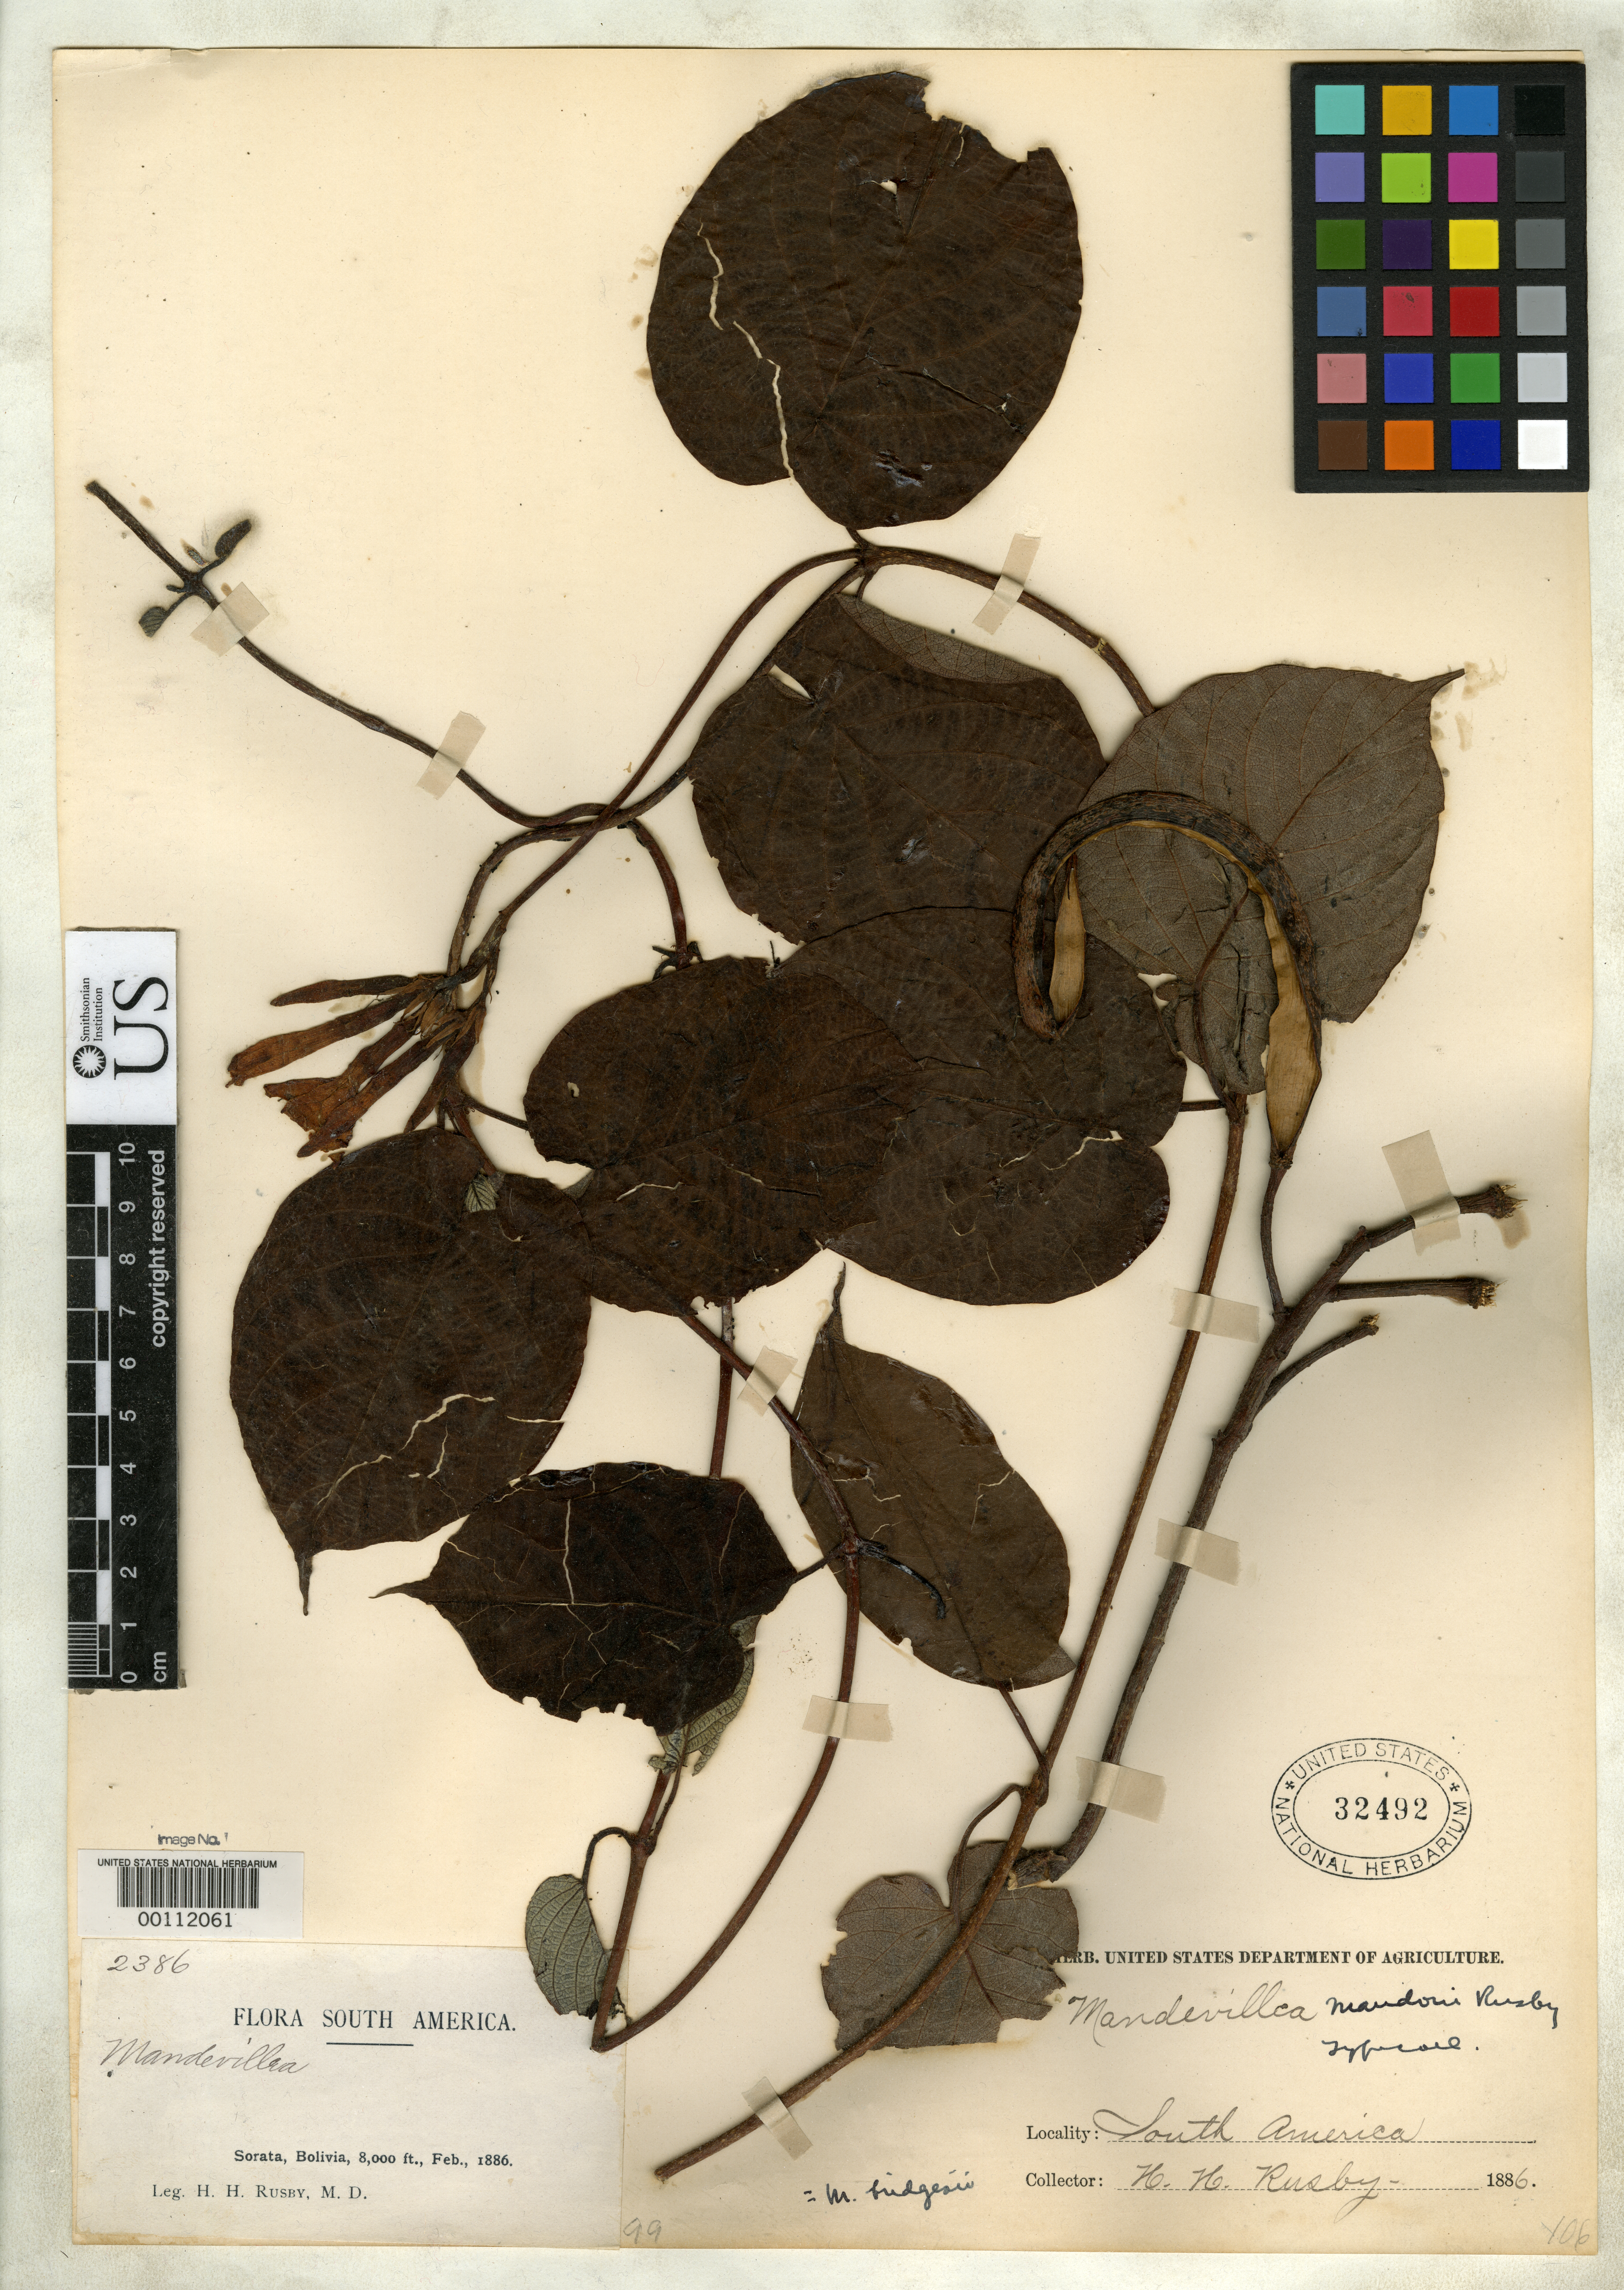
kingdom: Plantae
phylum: Tracheophyta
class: Magnoliopsida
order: Gentianales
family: Apocynaceae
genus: Mandevilla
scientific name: Mandevilla mandonii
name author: Rusby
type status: Isotype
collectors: H. H. Rusby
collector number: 2386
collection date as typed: Feb., 1886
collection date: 1886-02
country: Bolivia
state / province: La Páz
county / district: Larecaja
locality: Sorata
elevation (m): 2438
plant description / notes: As "Mandoni". Cited 1933 by Woodson (as M. bridgesii).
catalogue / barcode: US 32492